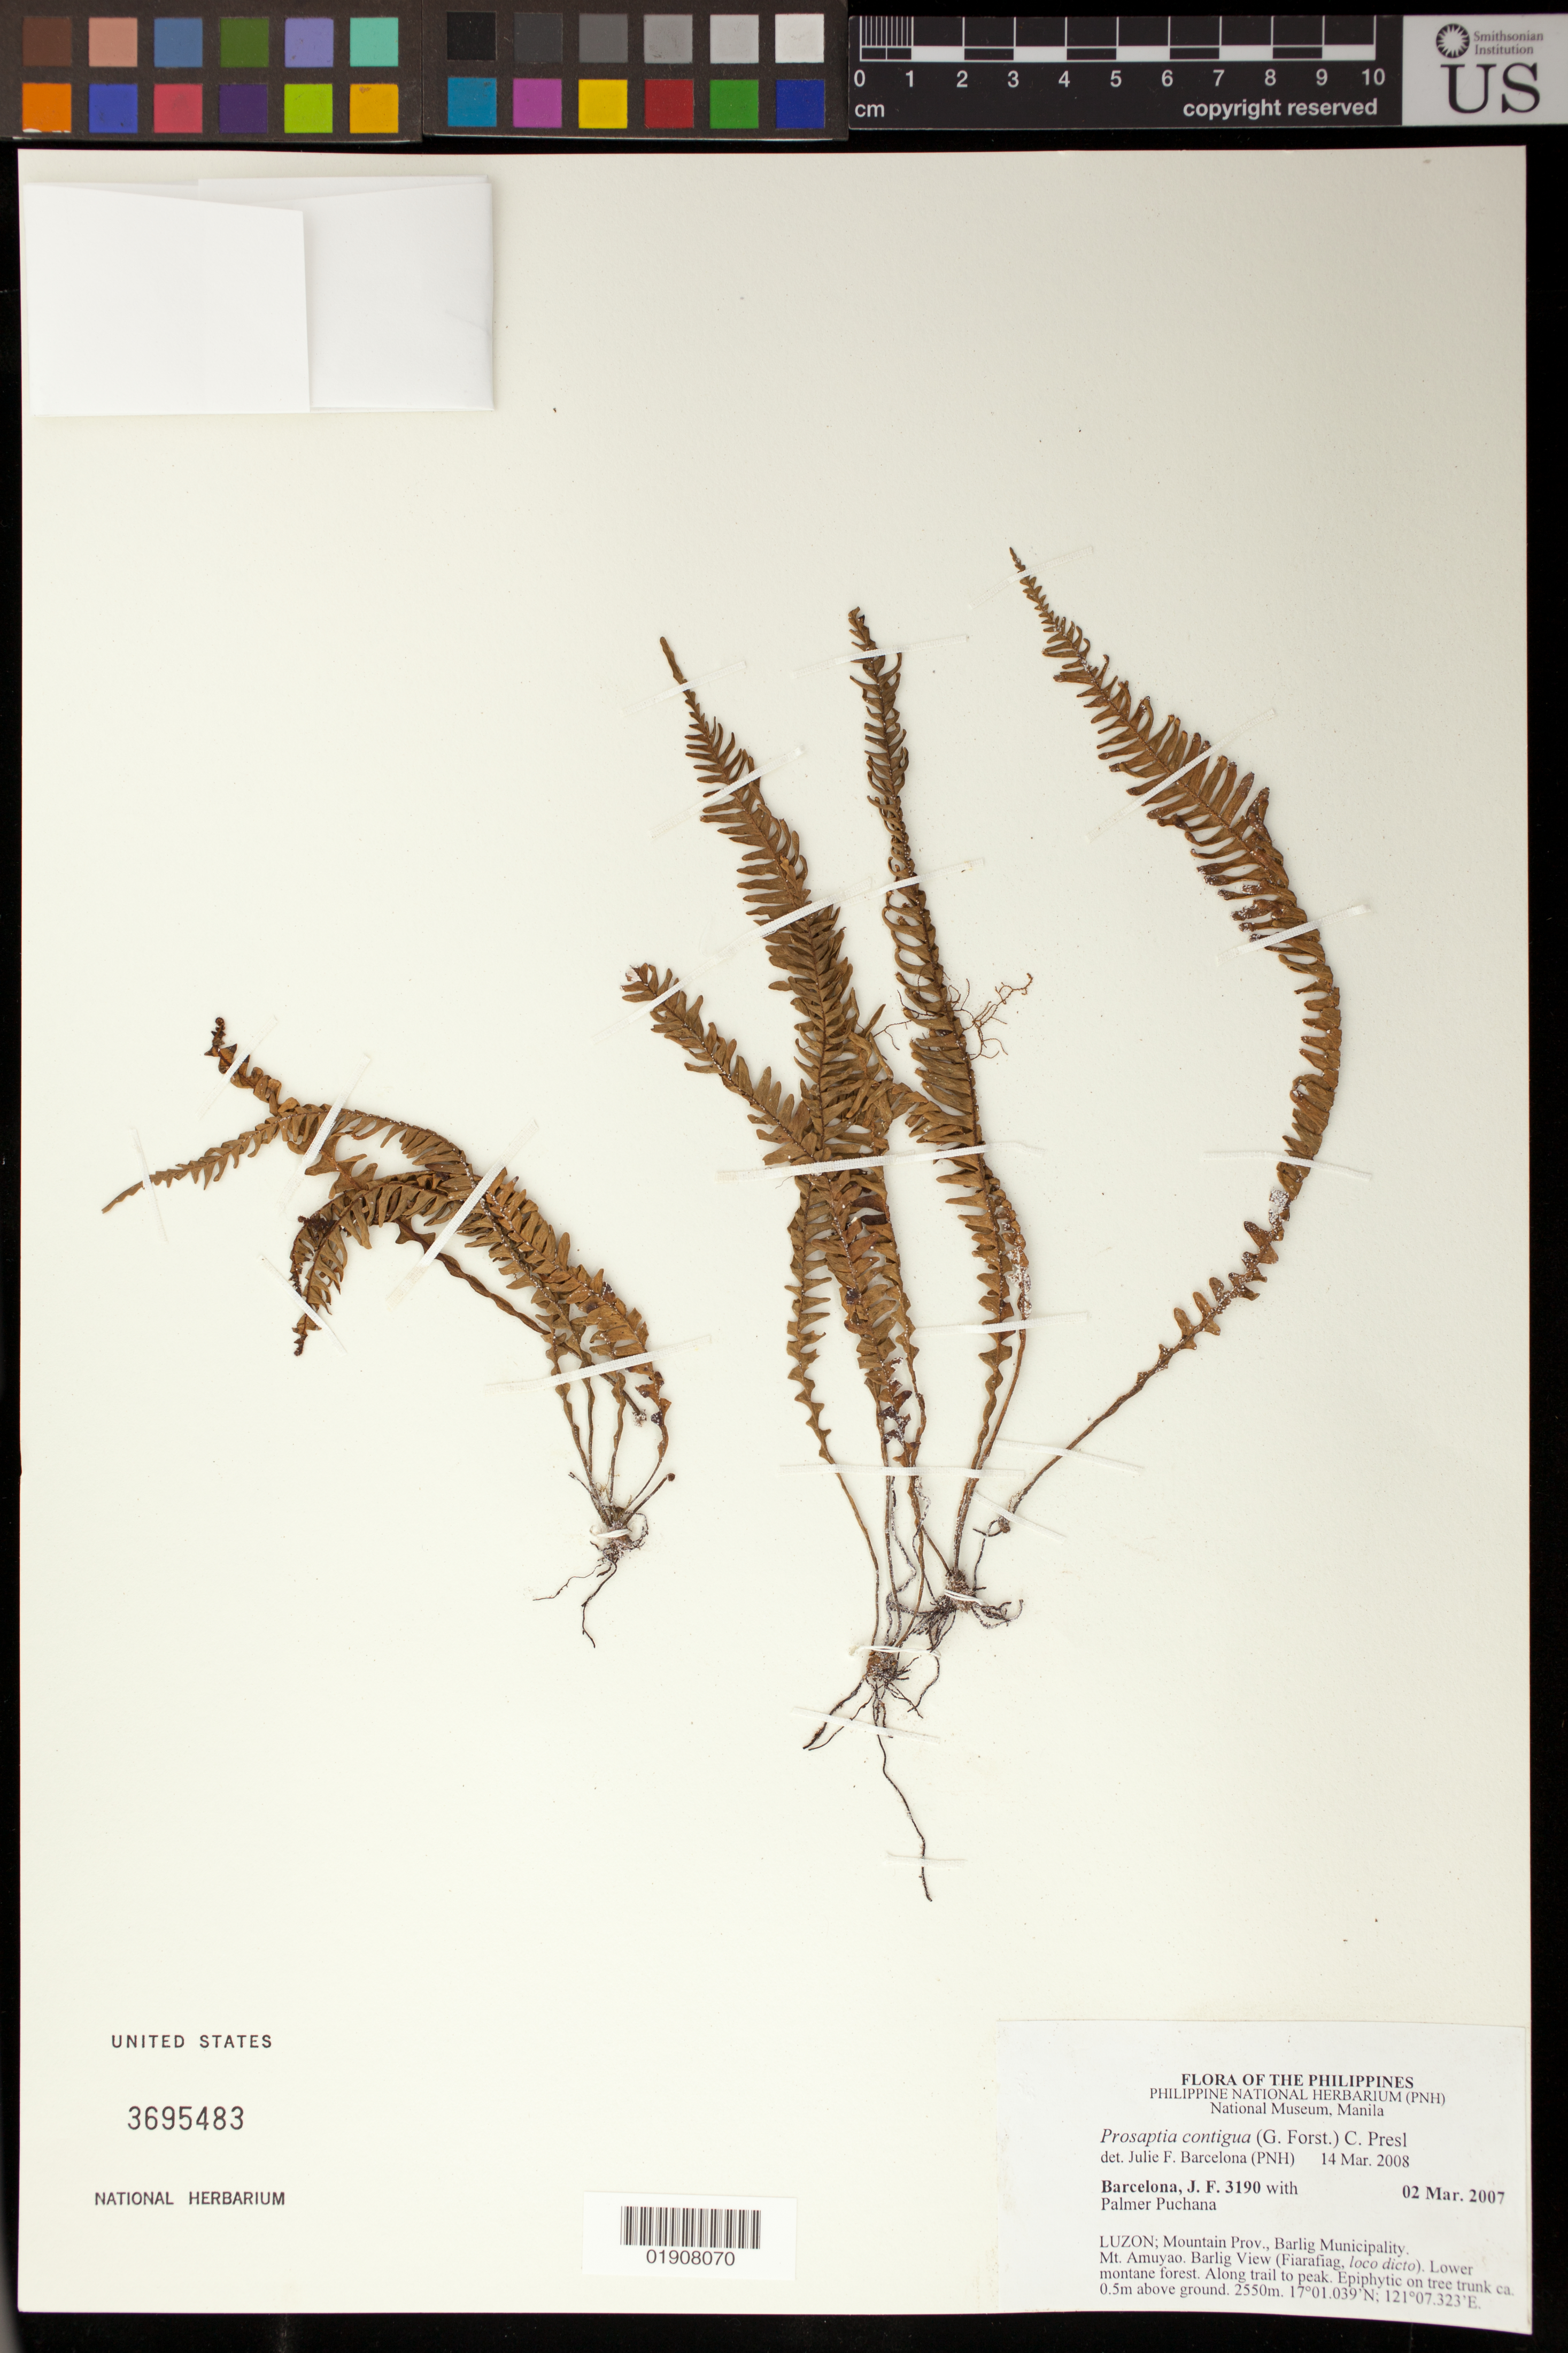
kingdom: Plantae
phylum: Tracheophyta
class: Polypodiopsida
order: Polypodiales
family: Polypodiaceae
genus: Prosaptia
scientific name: Prosaptia contigua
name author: (G. Forst.) Presl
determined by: Barcelona, J. F.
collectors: J. F. Barcelona & P. Puchana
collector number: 3190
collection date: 2007-03-02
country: Philippines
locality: Luzon: Mountain Prov., Barlig Municipality Mt. Amuyo, Barlig view(Fiarafiag Loco dicto), lower montane forest, along trail to peak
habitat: Lower montane forest.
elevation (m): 2550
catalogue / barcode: US 3695483